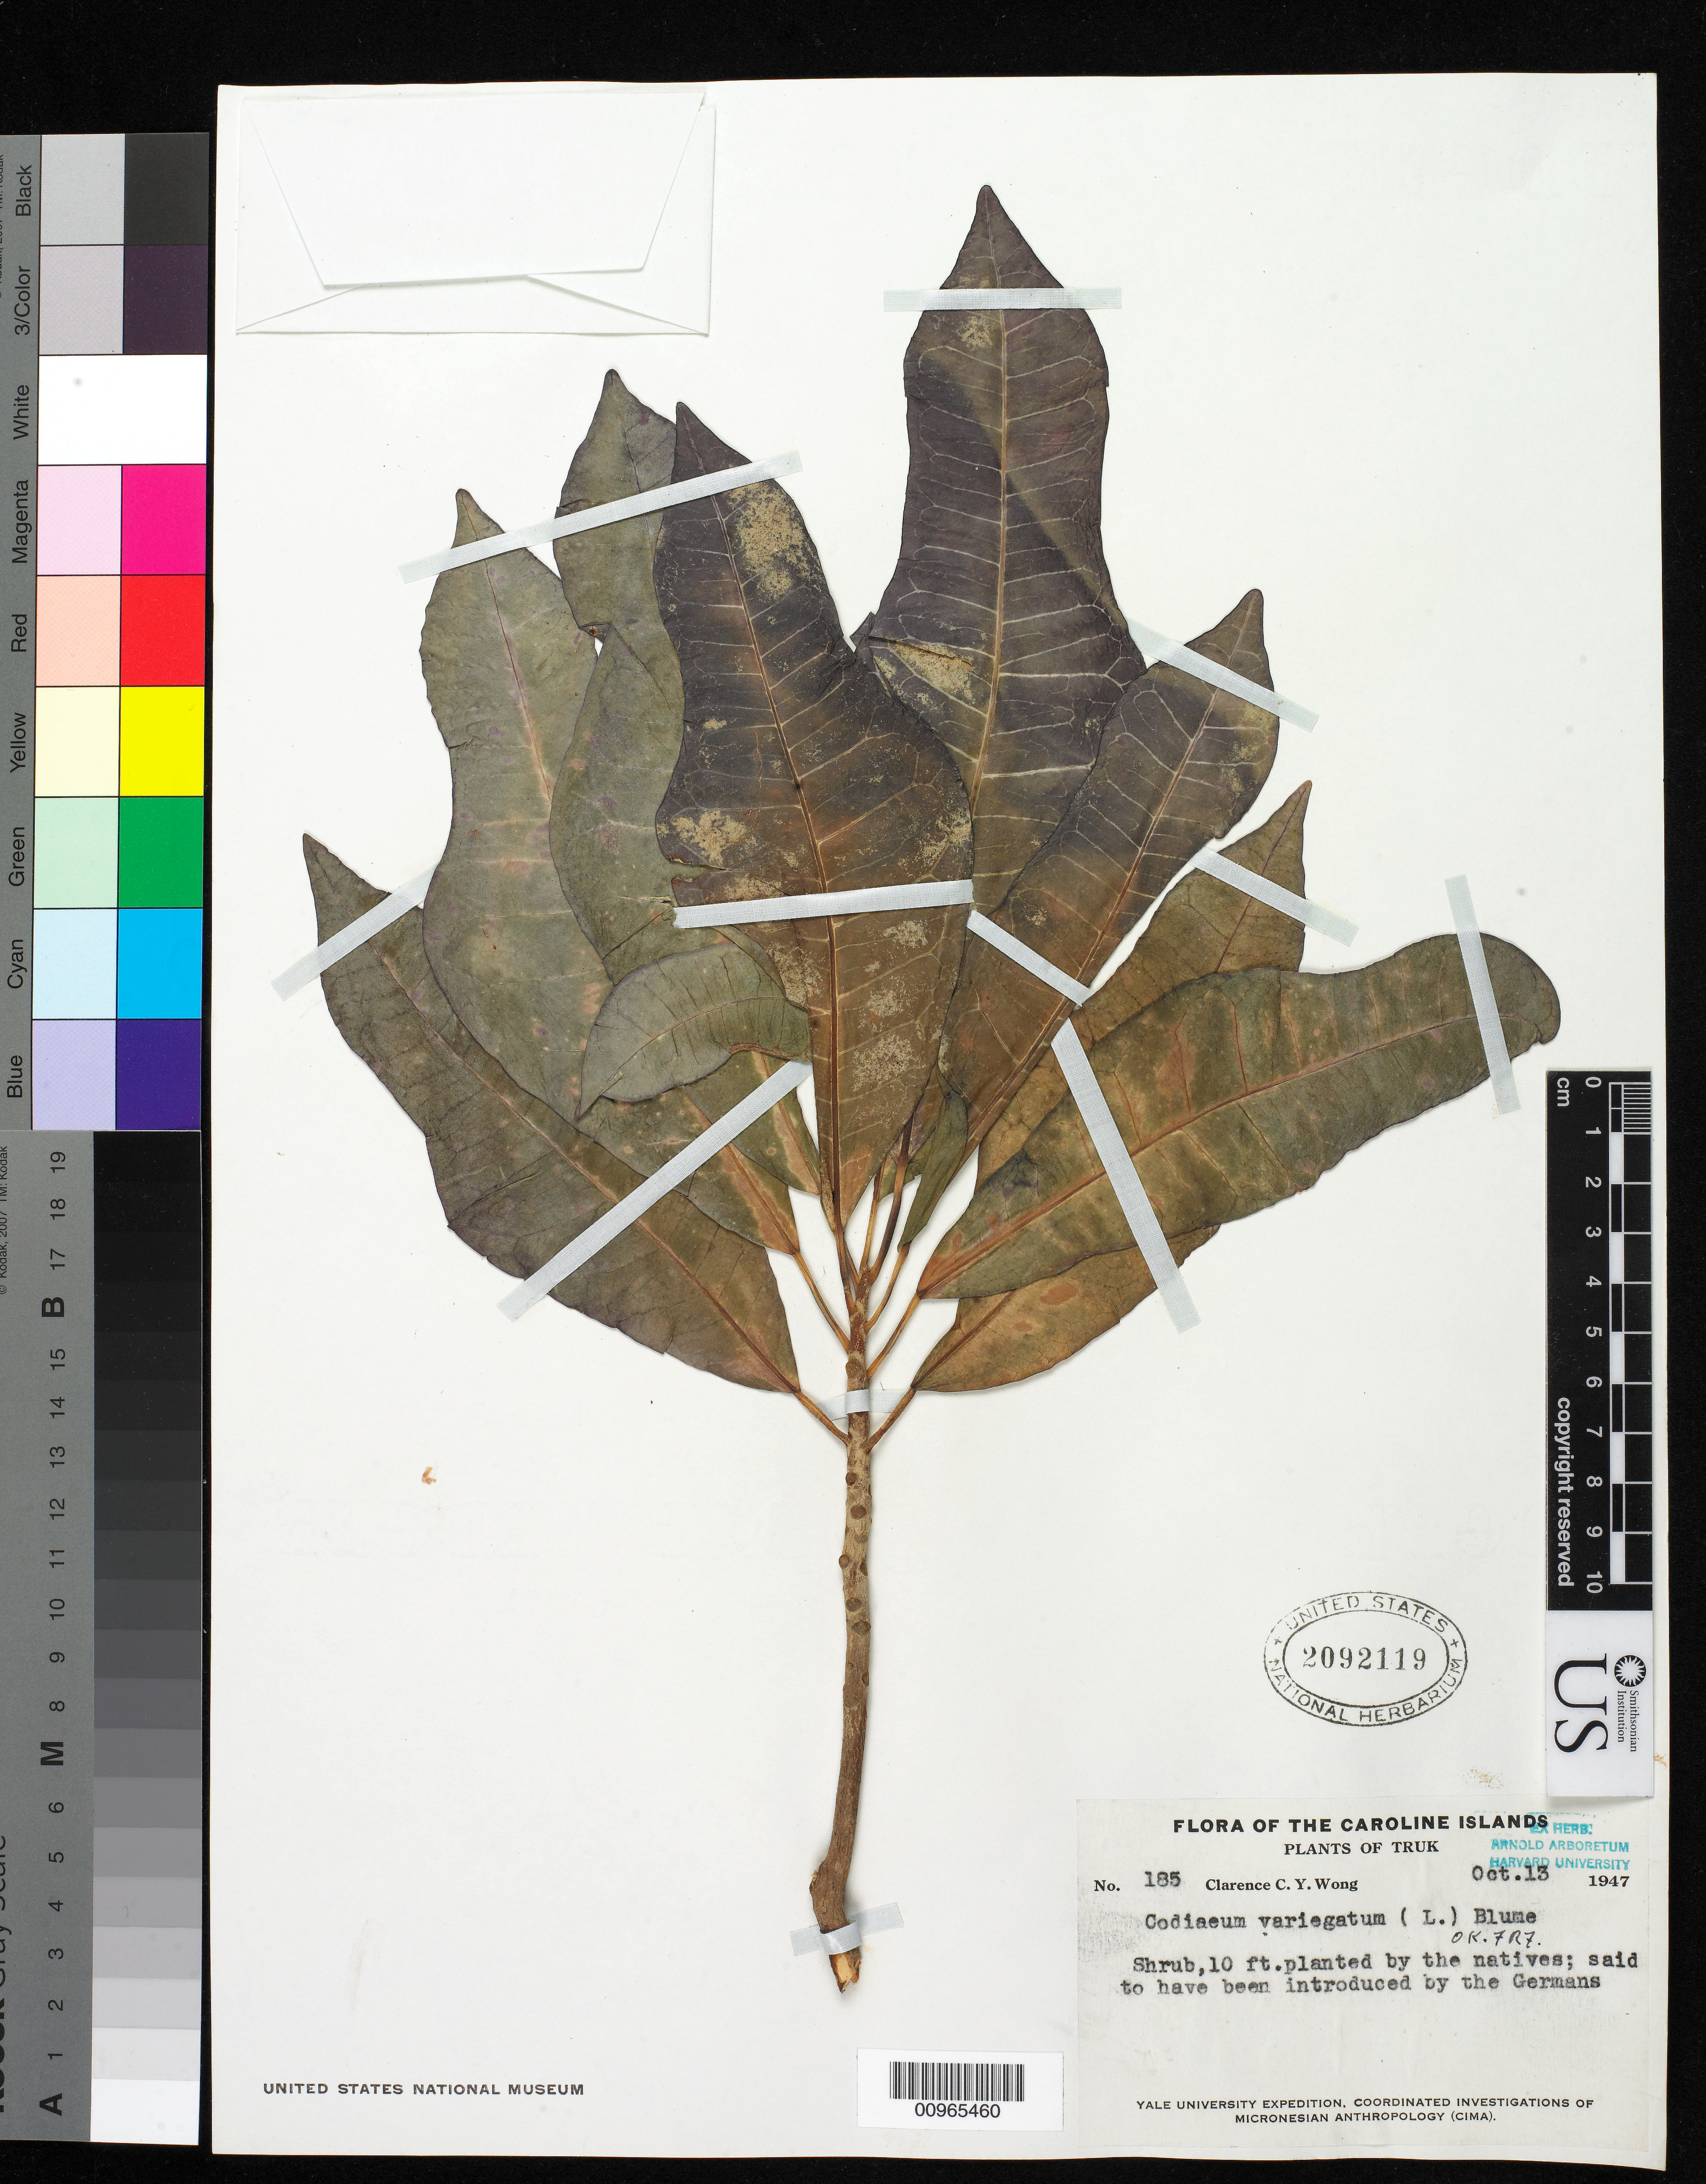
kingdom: Plantae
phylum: Tracheophyta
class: Magnoliopsida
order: Malpighiales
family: Euphorbiaceae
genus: Codiaeum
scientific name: Codiaeum variegatum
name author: (L.) Rumph. ex A. Juss.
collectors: C. Wong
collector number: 185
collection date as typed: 13 Oct 1947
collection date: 1947-10-13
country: Micronesia, Federated States of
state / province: Truk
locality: Truk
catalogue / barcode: US 2092119